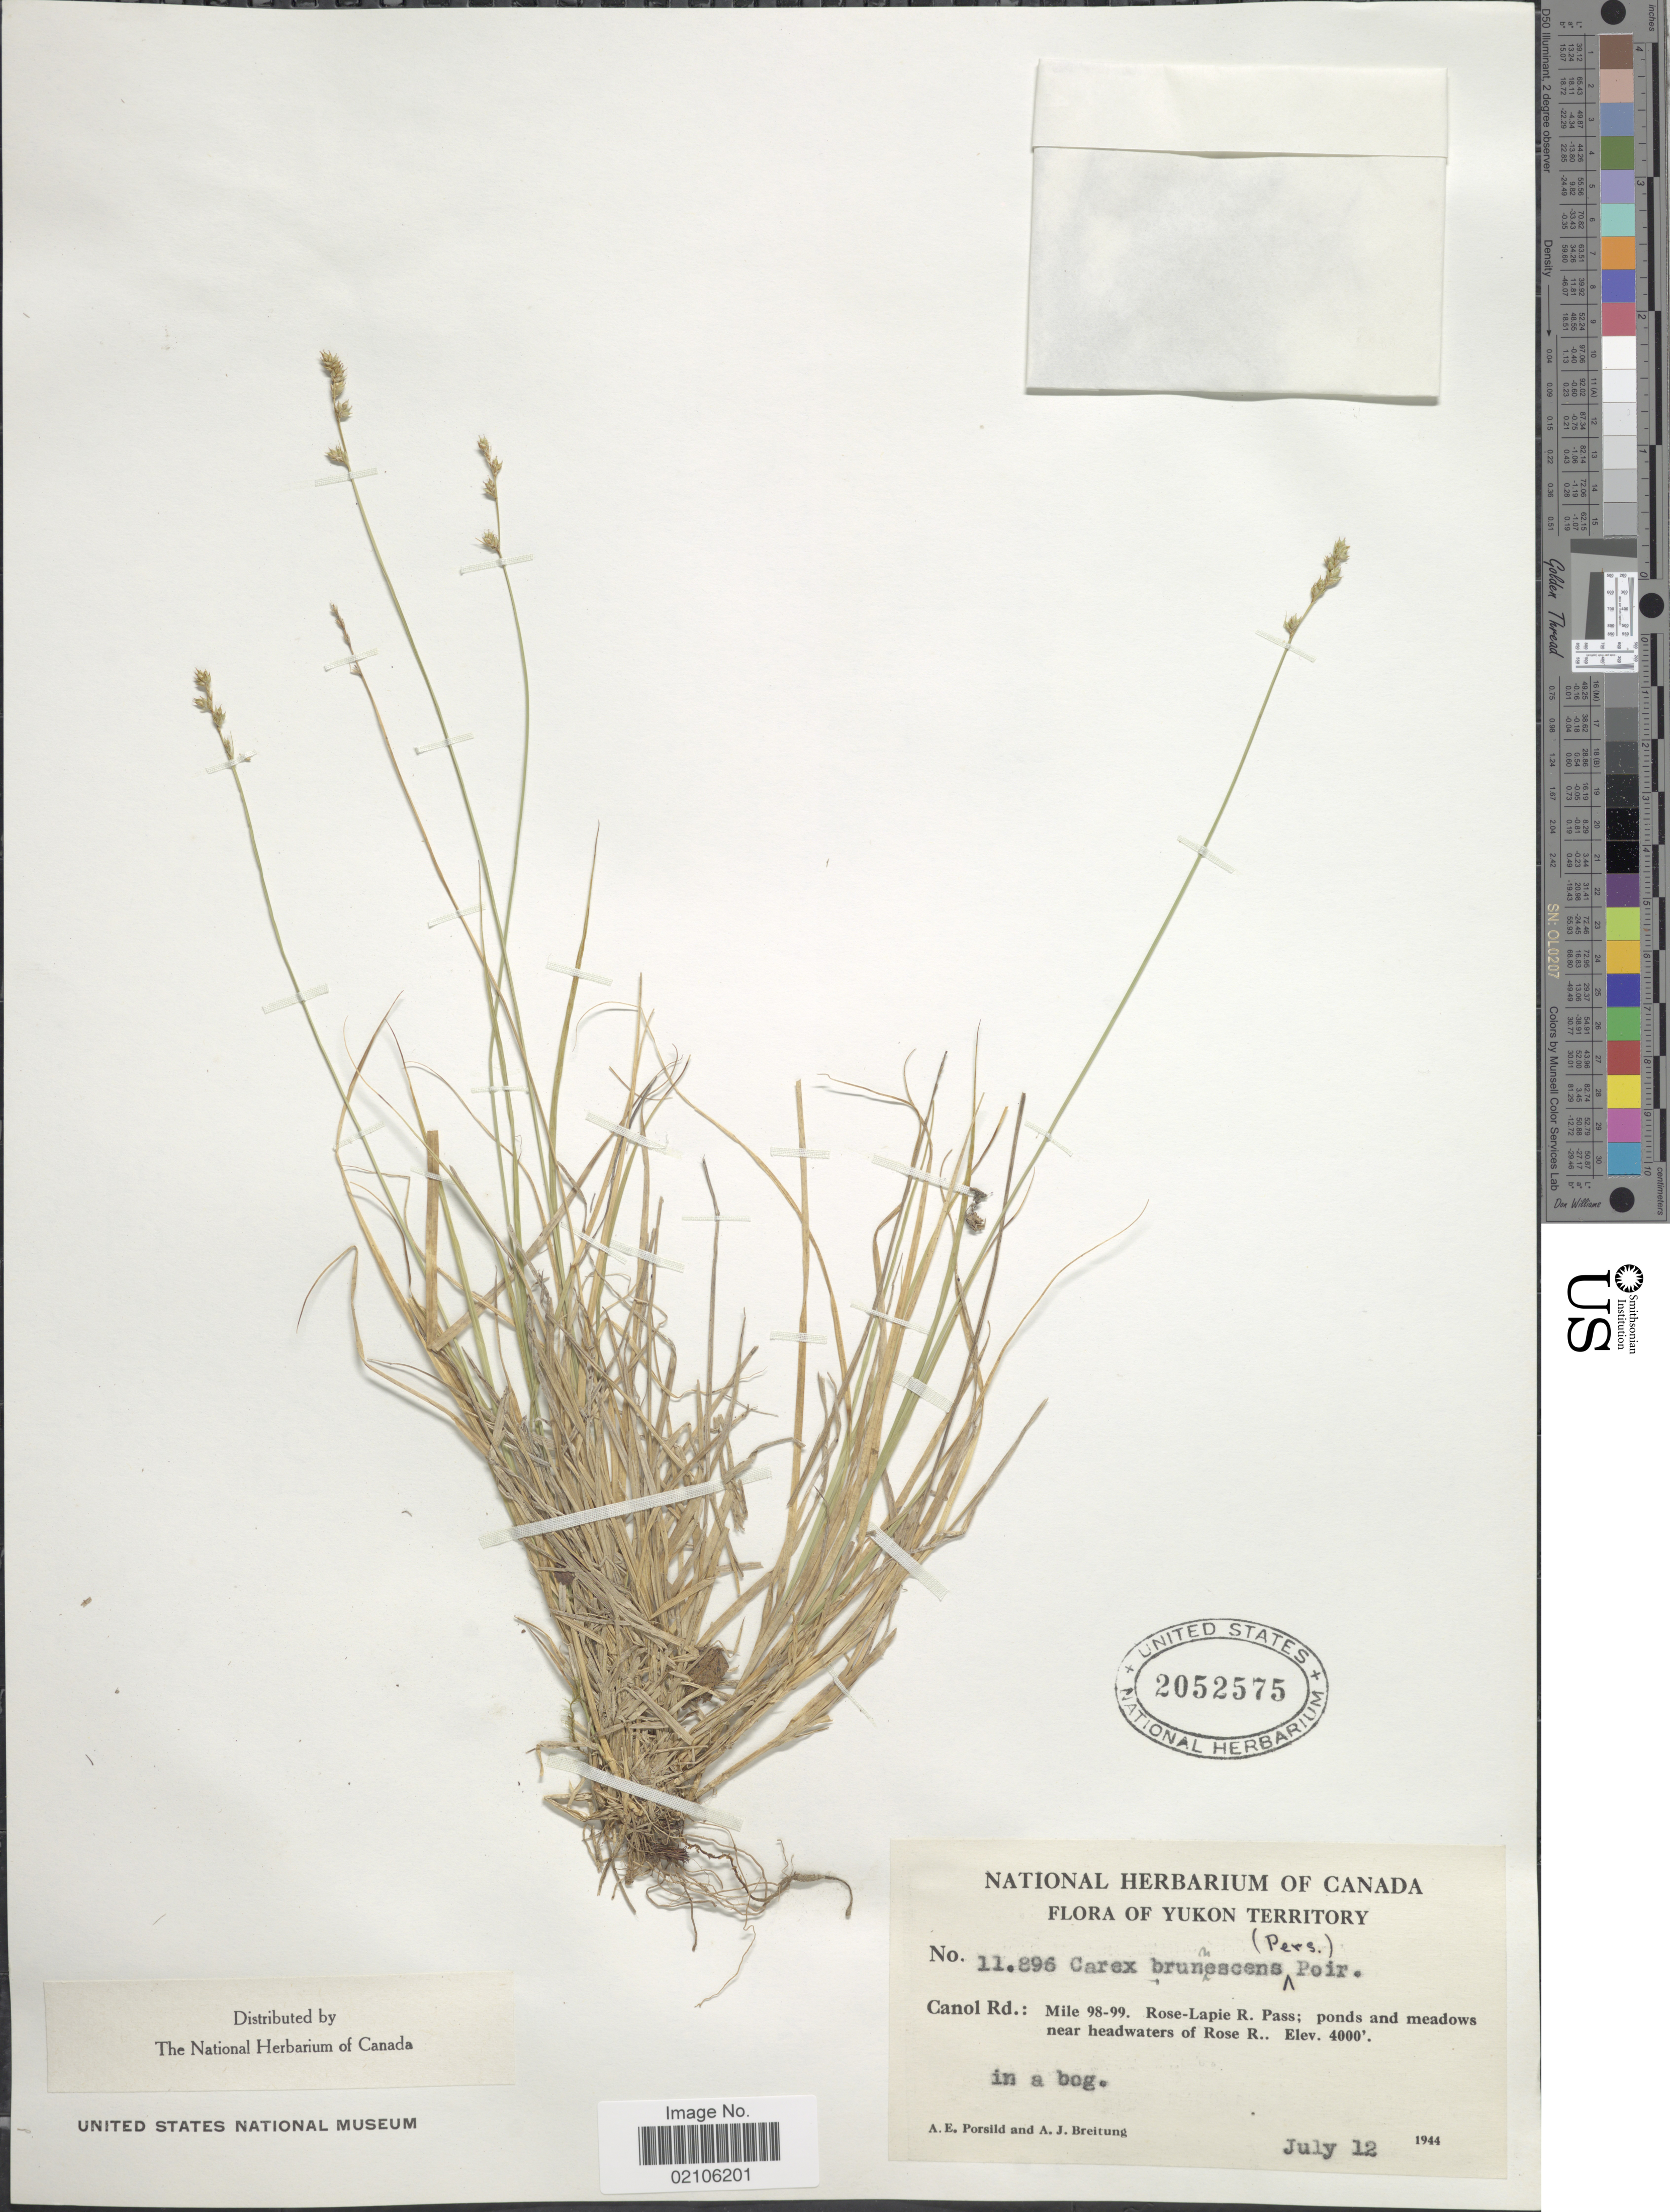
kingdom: Plantae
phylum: Tracheophyta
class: Liliopsida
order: Poales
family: Cyperaceae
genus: Carex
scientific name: Carex brunnescens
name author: (Pers.) Poir.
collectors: A. E. Porsild & A. Breitung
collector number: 11896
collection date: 1944-07-12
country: Canada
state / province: Yukon Territory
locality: Canol Rd.: Mile 98-99, Rose-Lapie R. Pass; ponds and meadows near headwaters of Rose R.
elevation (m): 1219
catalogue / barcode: US 2052575